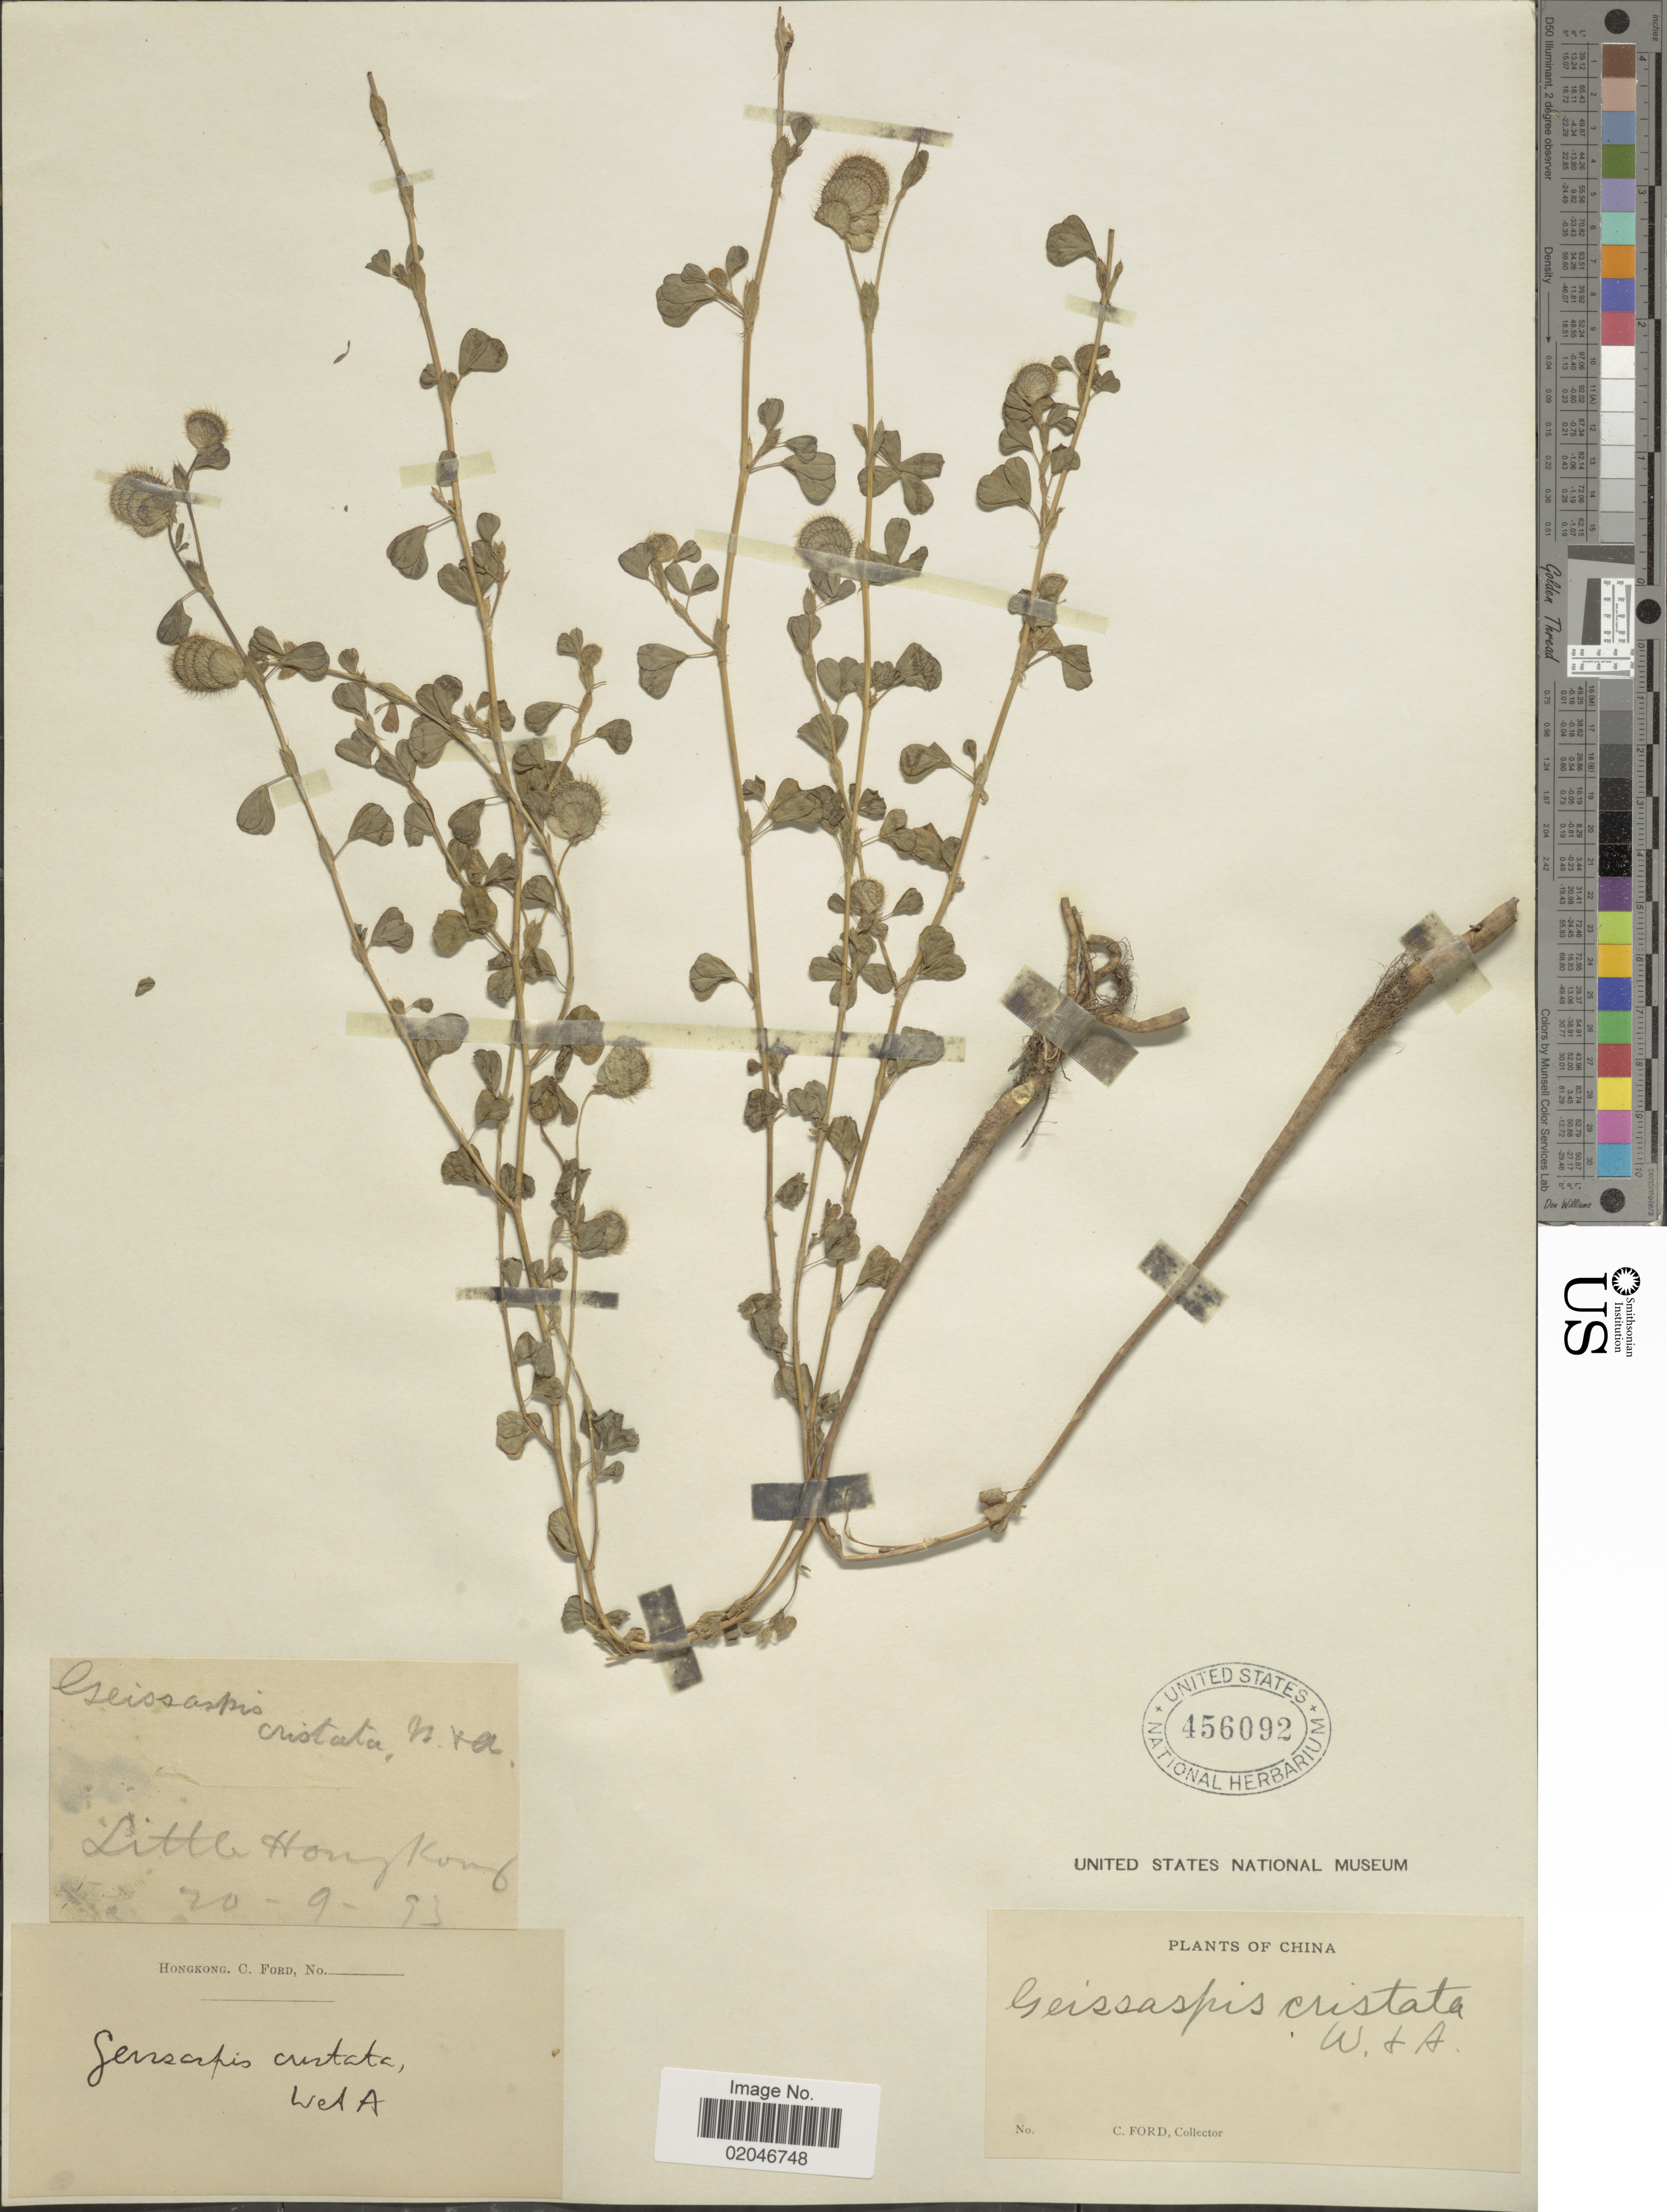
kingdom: Plantae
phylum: Tracheophyta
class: Magnoliopsida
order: Fabales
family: Fabaceae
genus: Geissaspis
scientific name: Geissaspis cristata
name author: Wight & Arn.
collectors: C. Ford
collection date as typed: Transcribed d/m/y: 20/9/93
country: China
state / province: Hong Kong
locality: Little Hong Kong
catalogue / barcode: US 456092